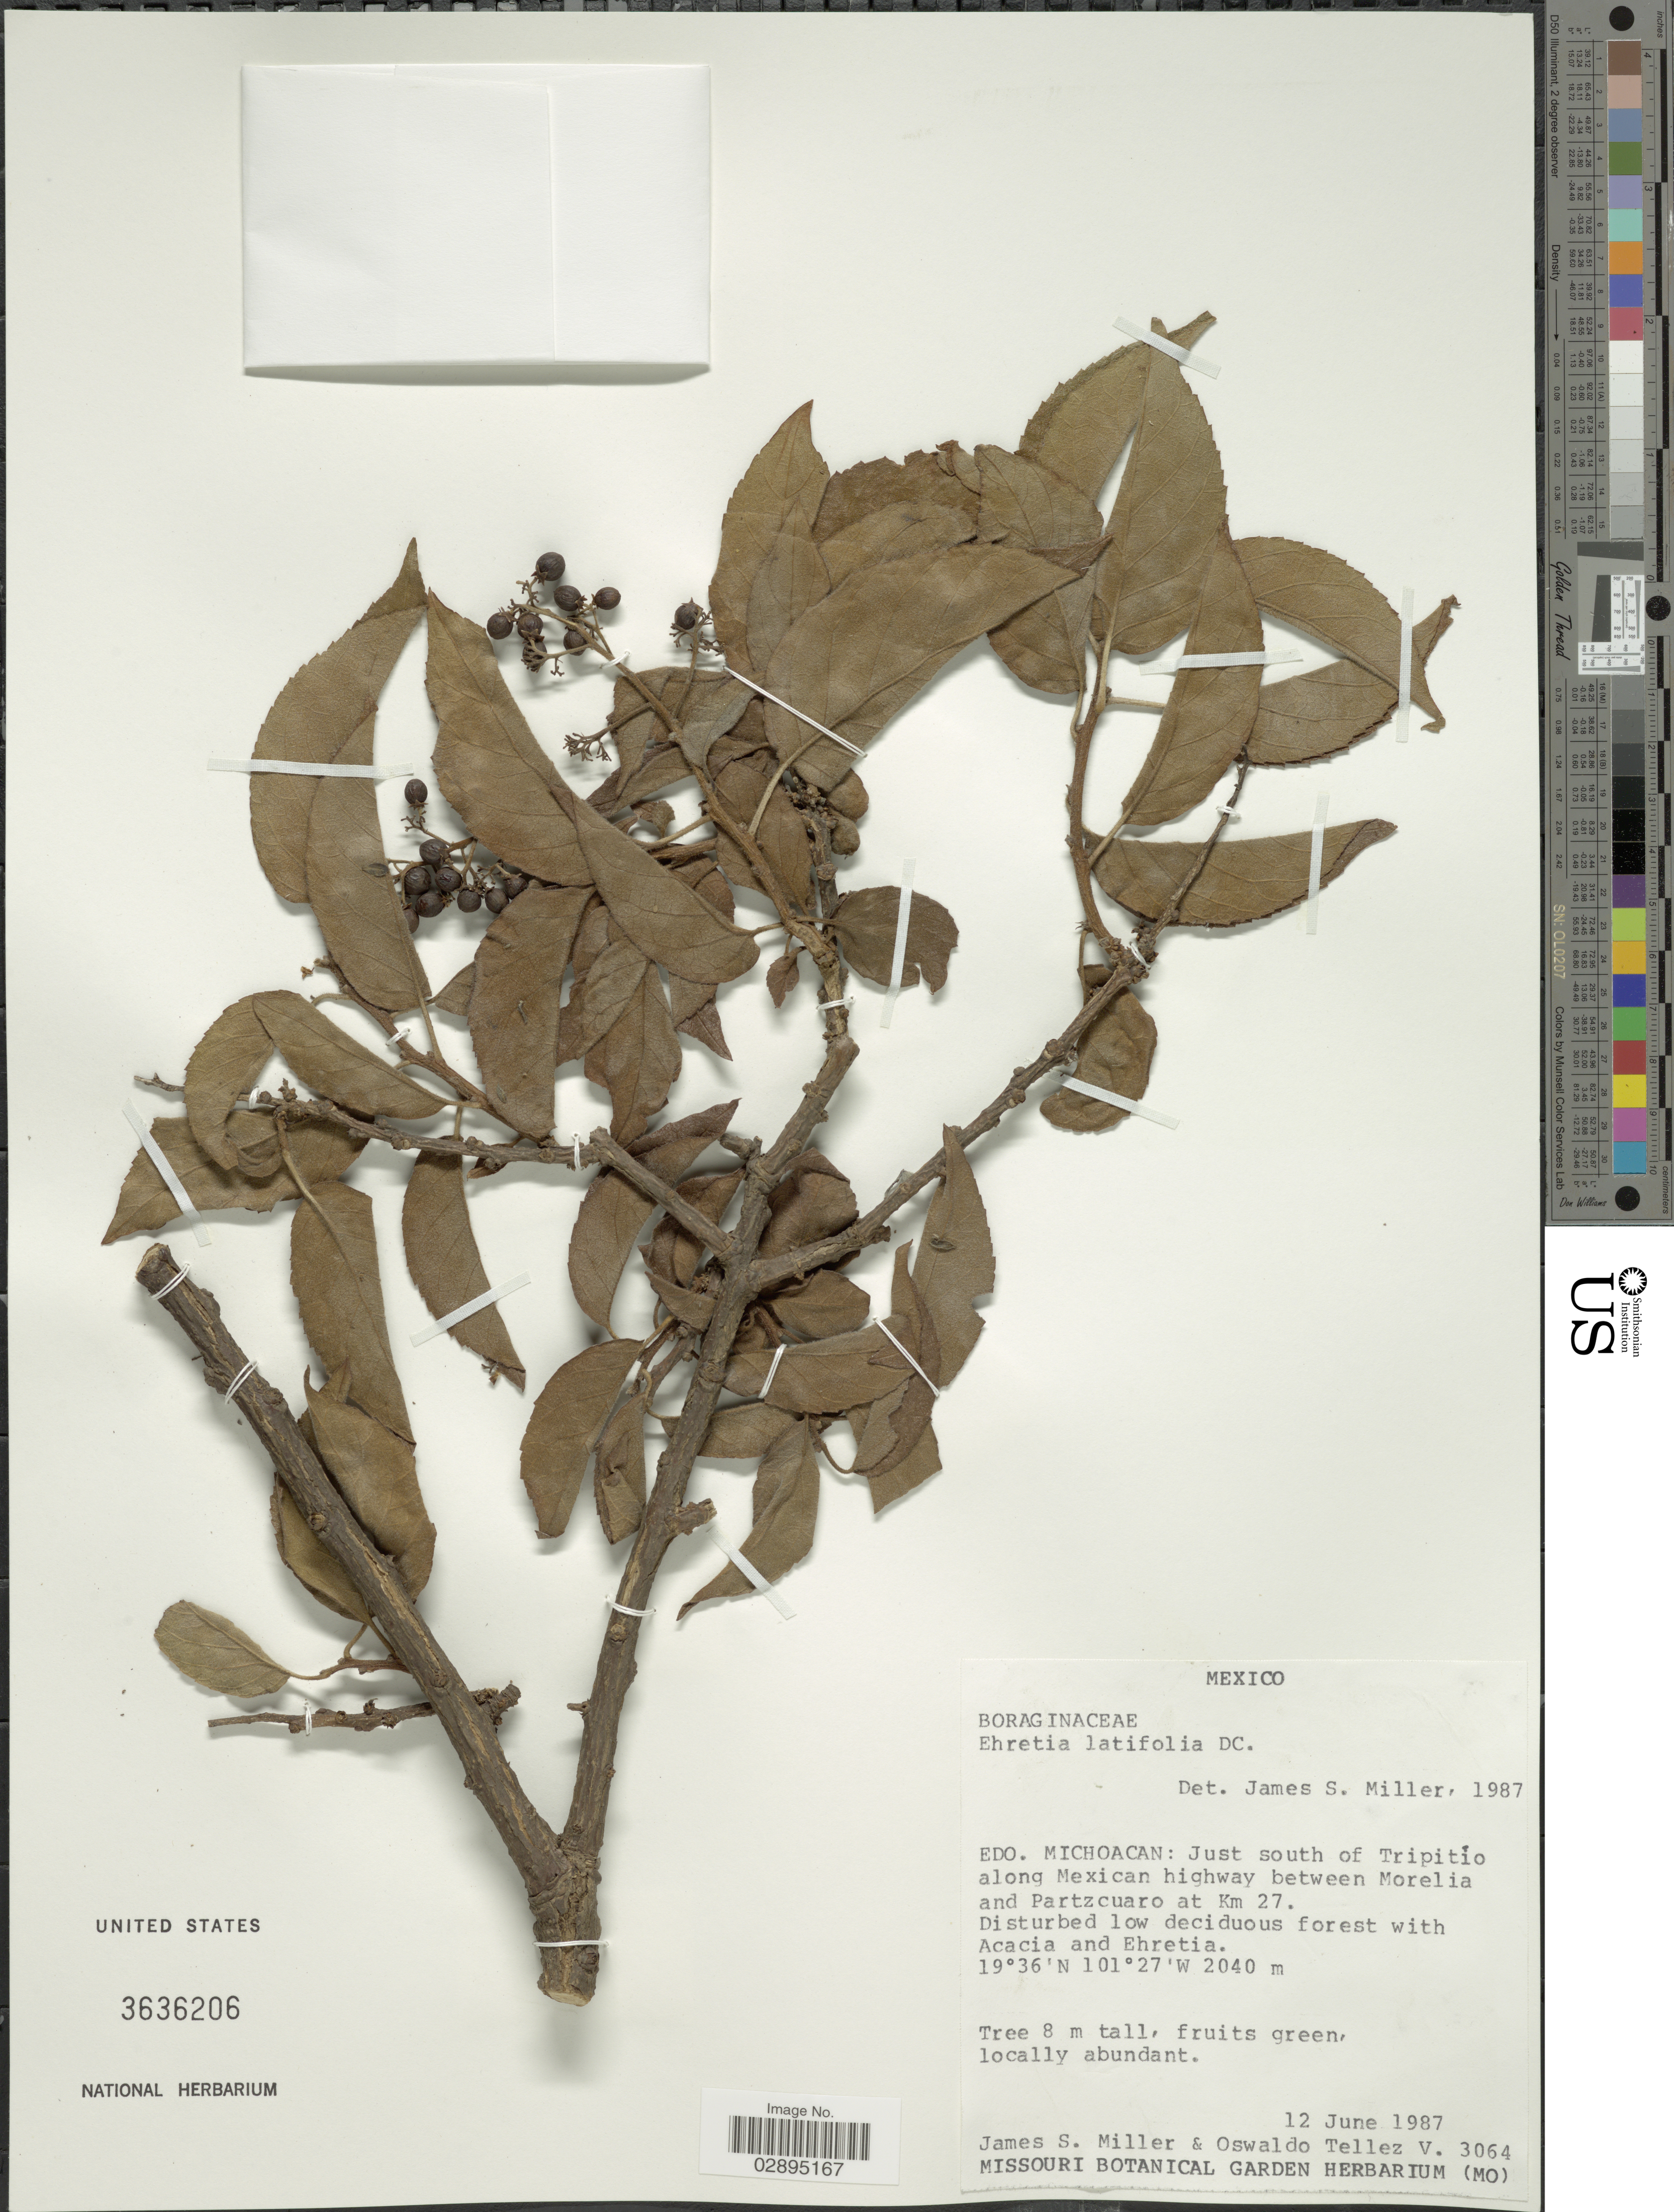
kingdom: Plantae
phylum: Tracheophyta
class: Magnoliopsida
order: Boraginales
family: Ehretiaceae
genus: Ehretia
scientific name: Ehretia latifolia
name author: DC.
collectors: J. S. Miller & O. Téllez V.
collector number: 3064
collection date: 1987-06-12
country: Mexico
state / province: Michoacán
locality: Edo. Michoacan: Just south of Tripitío along Mexican highway between Morelia and Partzcuaro at Km 27.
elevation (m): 2040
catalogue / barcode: US 3636206